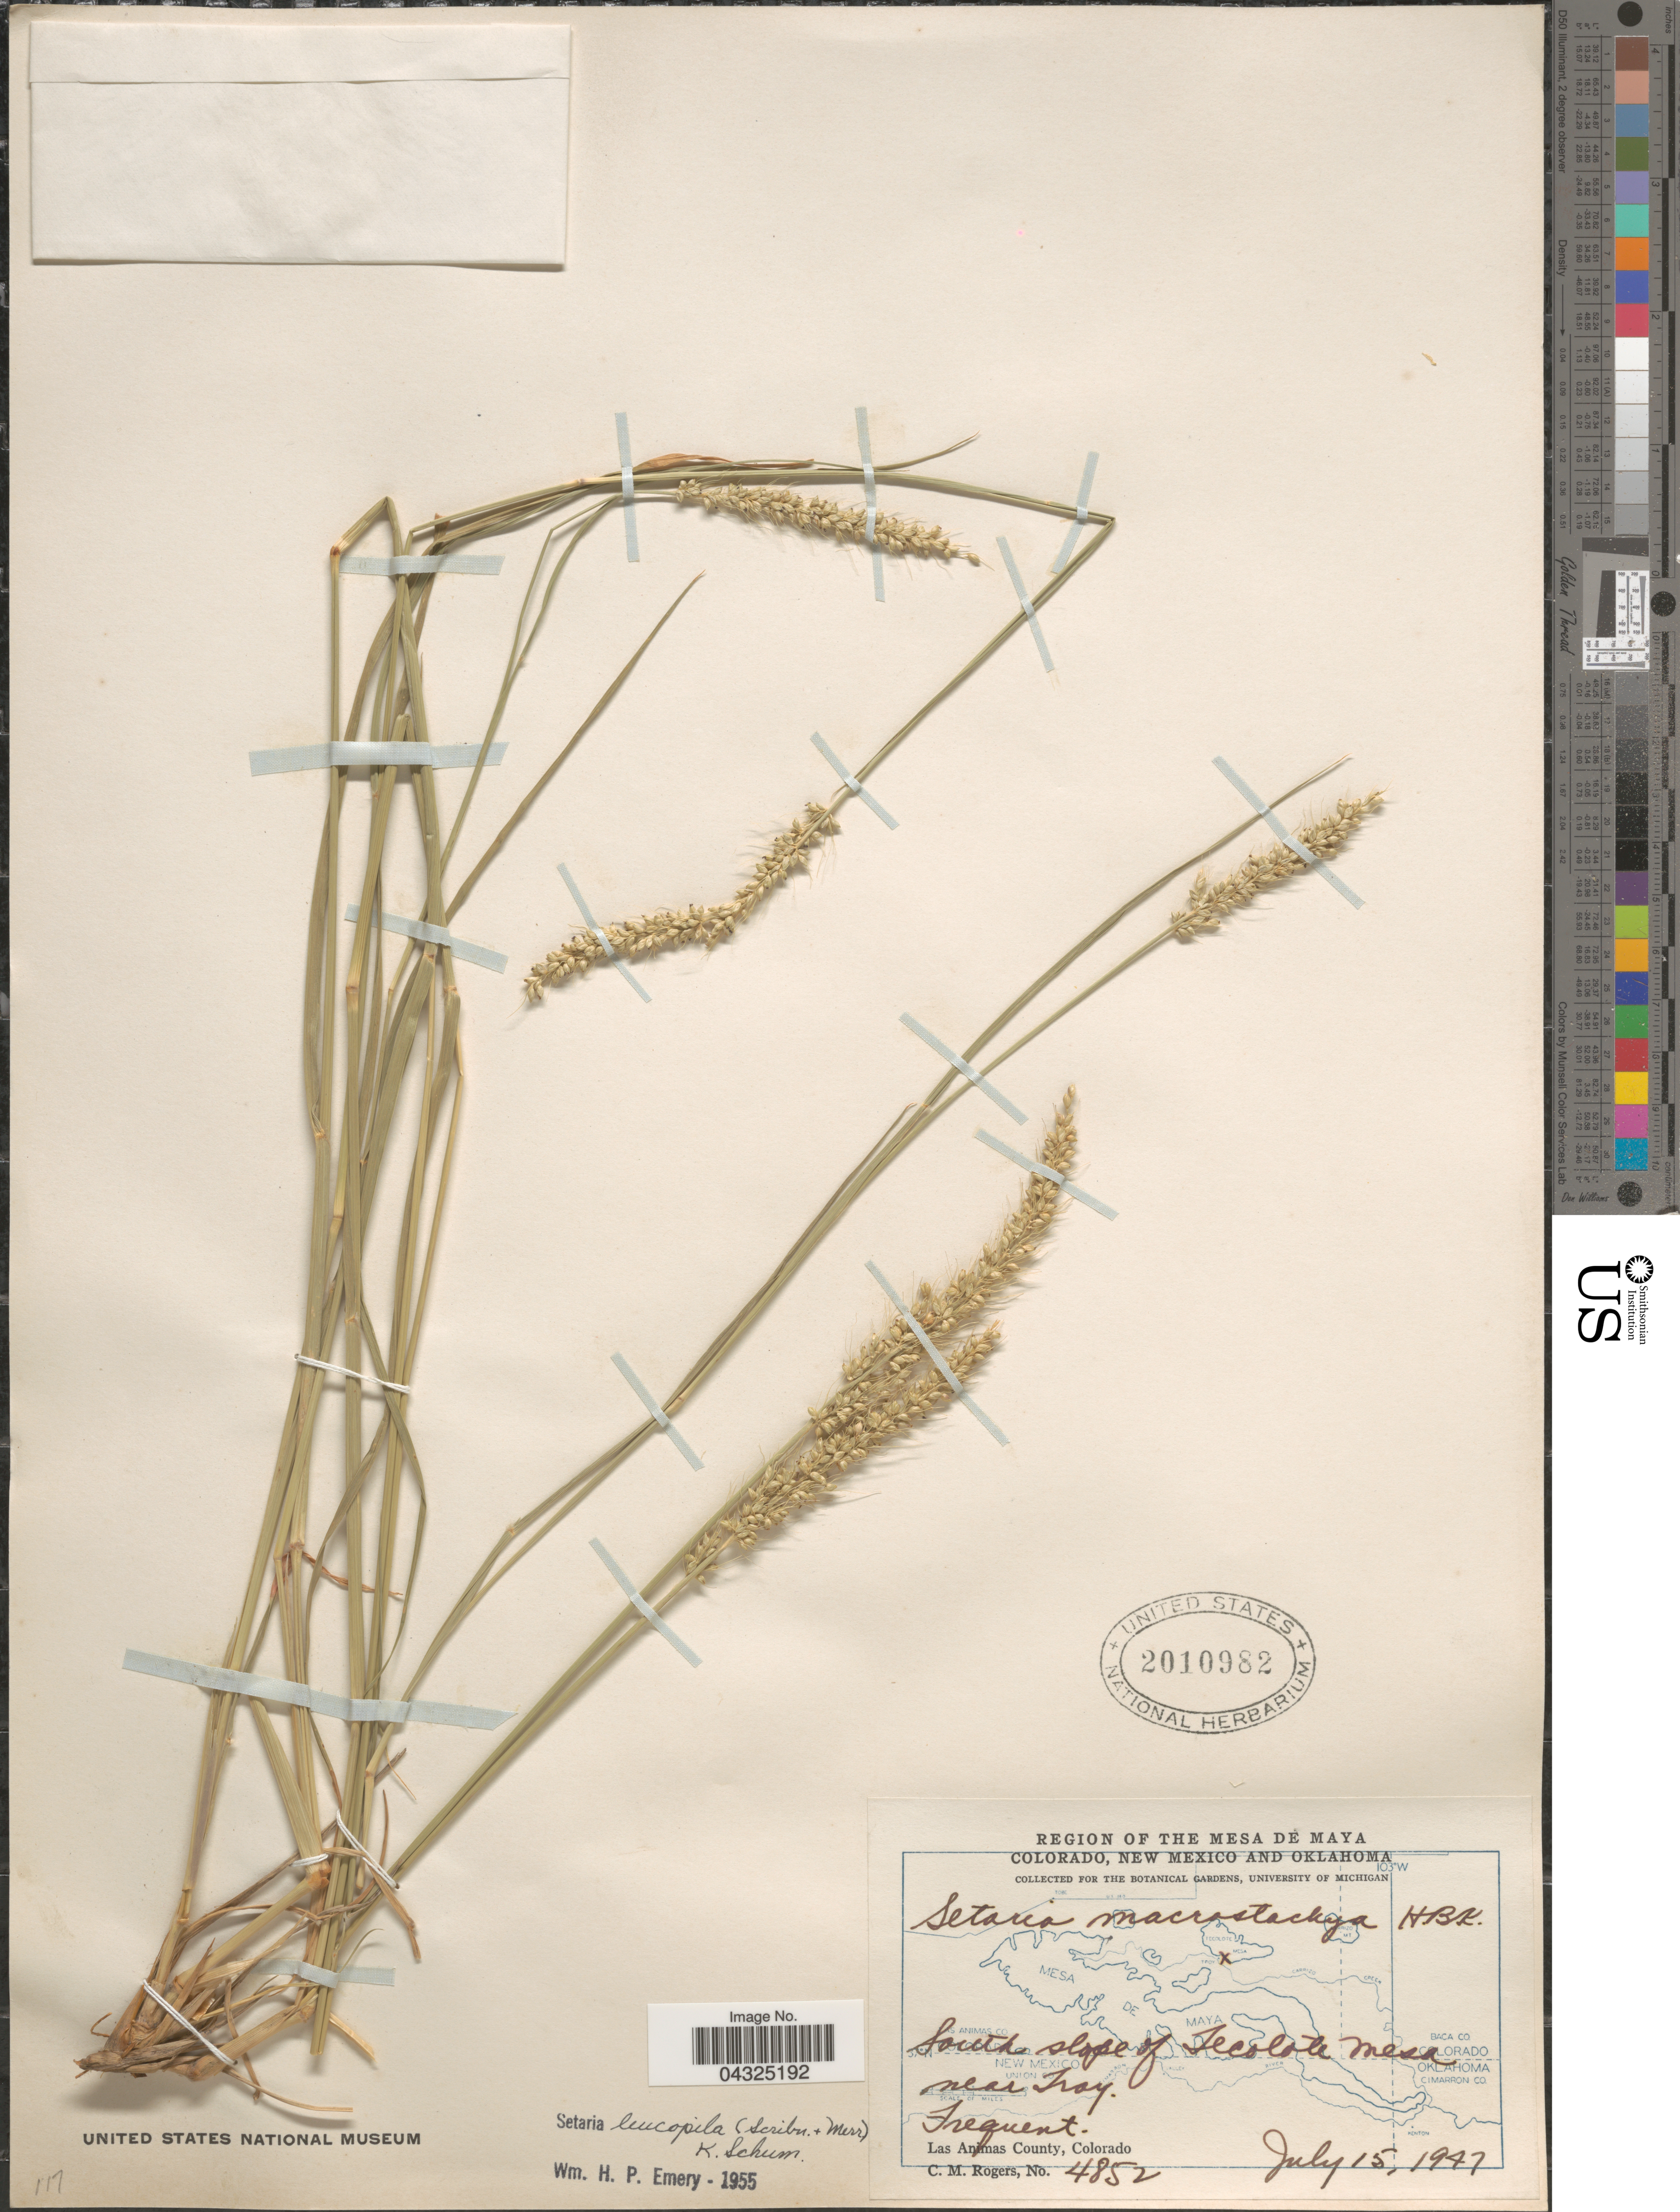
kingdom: Plantae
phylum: Tracheophyta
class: Liliopsida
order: Poales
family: Poaceae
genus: Setaria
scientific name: Setaria leucopila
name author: (Scribn. & Merr.) K. Schum.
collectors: C. M. Rogers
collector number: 4852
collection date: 1947-07-15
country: United States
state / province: Colorado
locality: Region of The Mesa de Maya. South slope of Tecolote Mesa near Troy. Frequent. Las Animas County.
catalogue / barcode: US 2010982